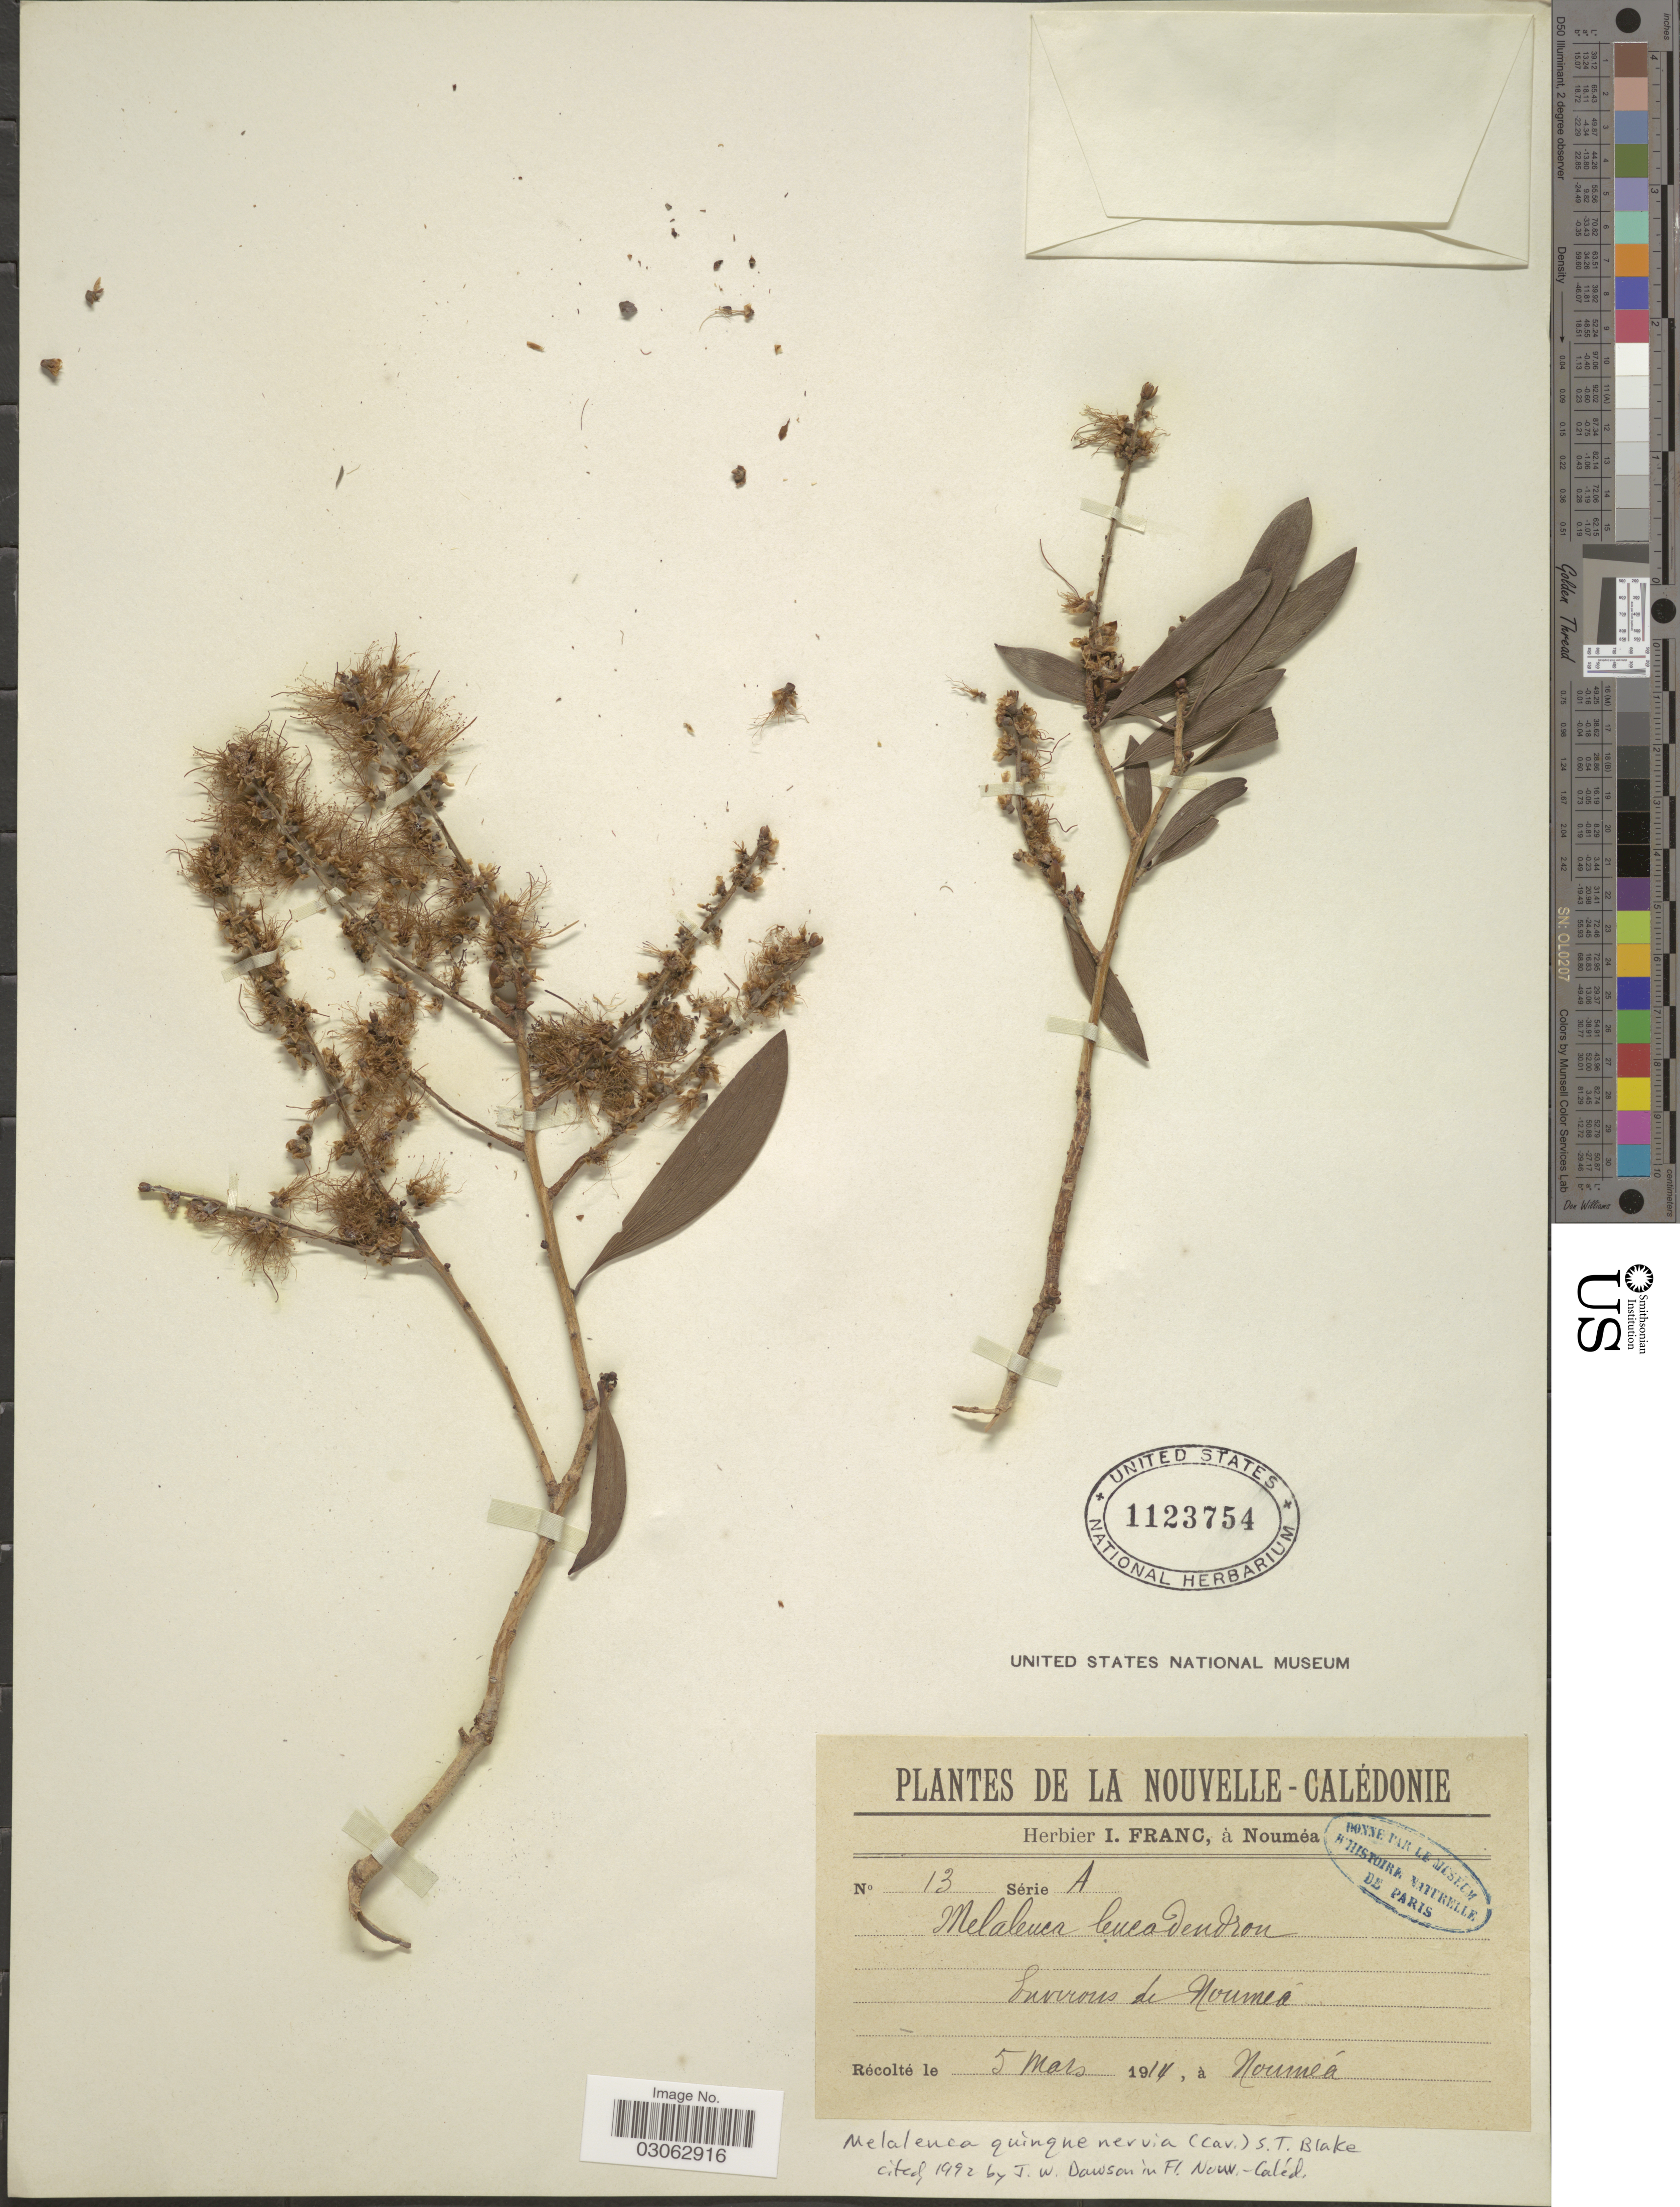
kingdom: Plantae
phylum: Tracheophyta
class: Magnoliopsida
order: Myrtales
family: Myrtaceae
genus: Melaleuca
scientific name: Melaleuca quinquenervia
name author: (Cav.) S.T. Blake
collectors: ex herb. I. Franc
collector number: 13 A?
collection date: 1914-03-05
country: New Caledonia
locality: Environs de Noumeá, à Noumeá.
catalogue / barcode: US 1123754